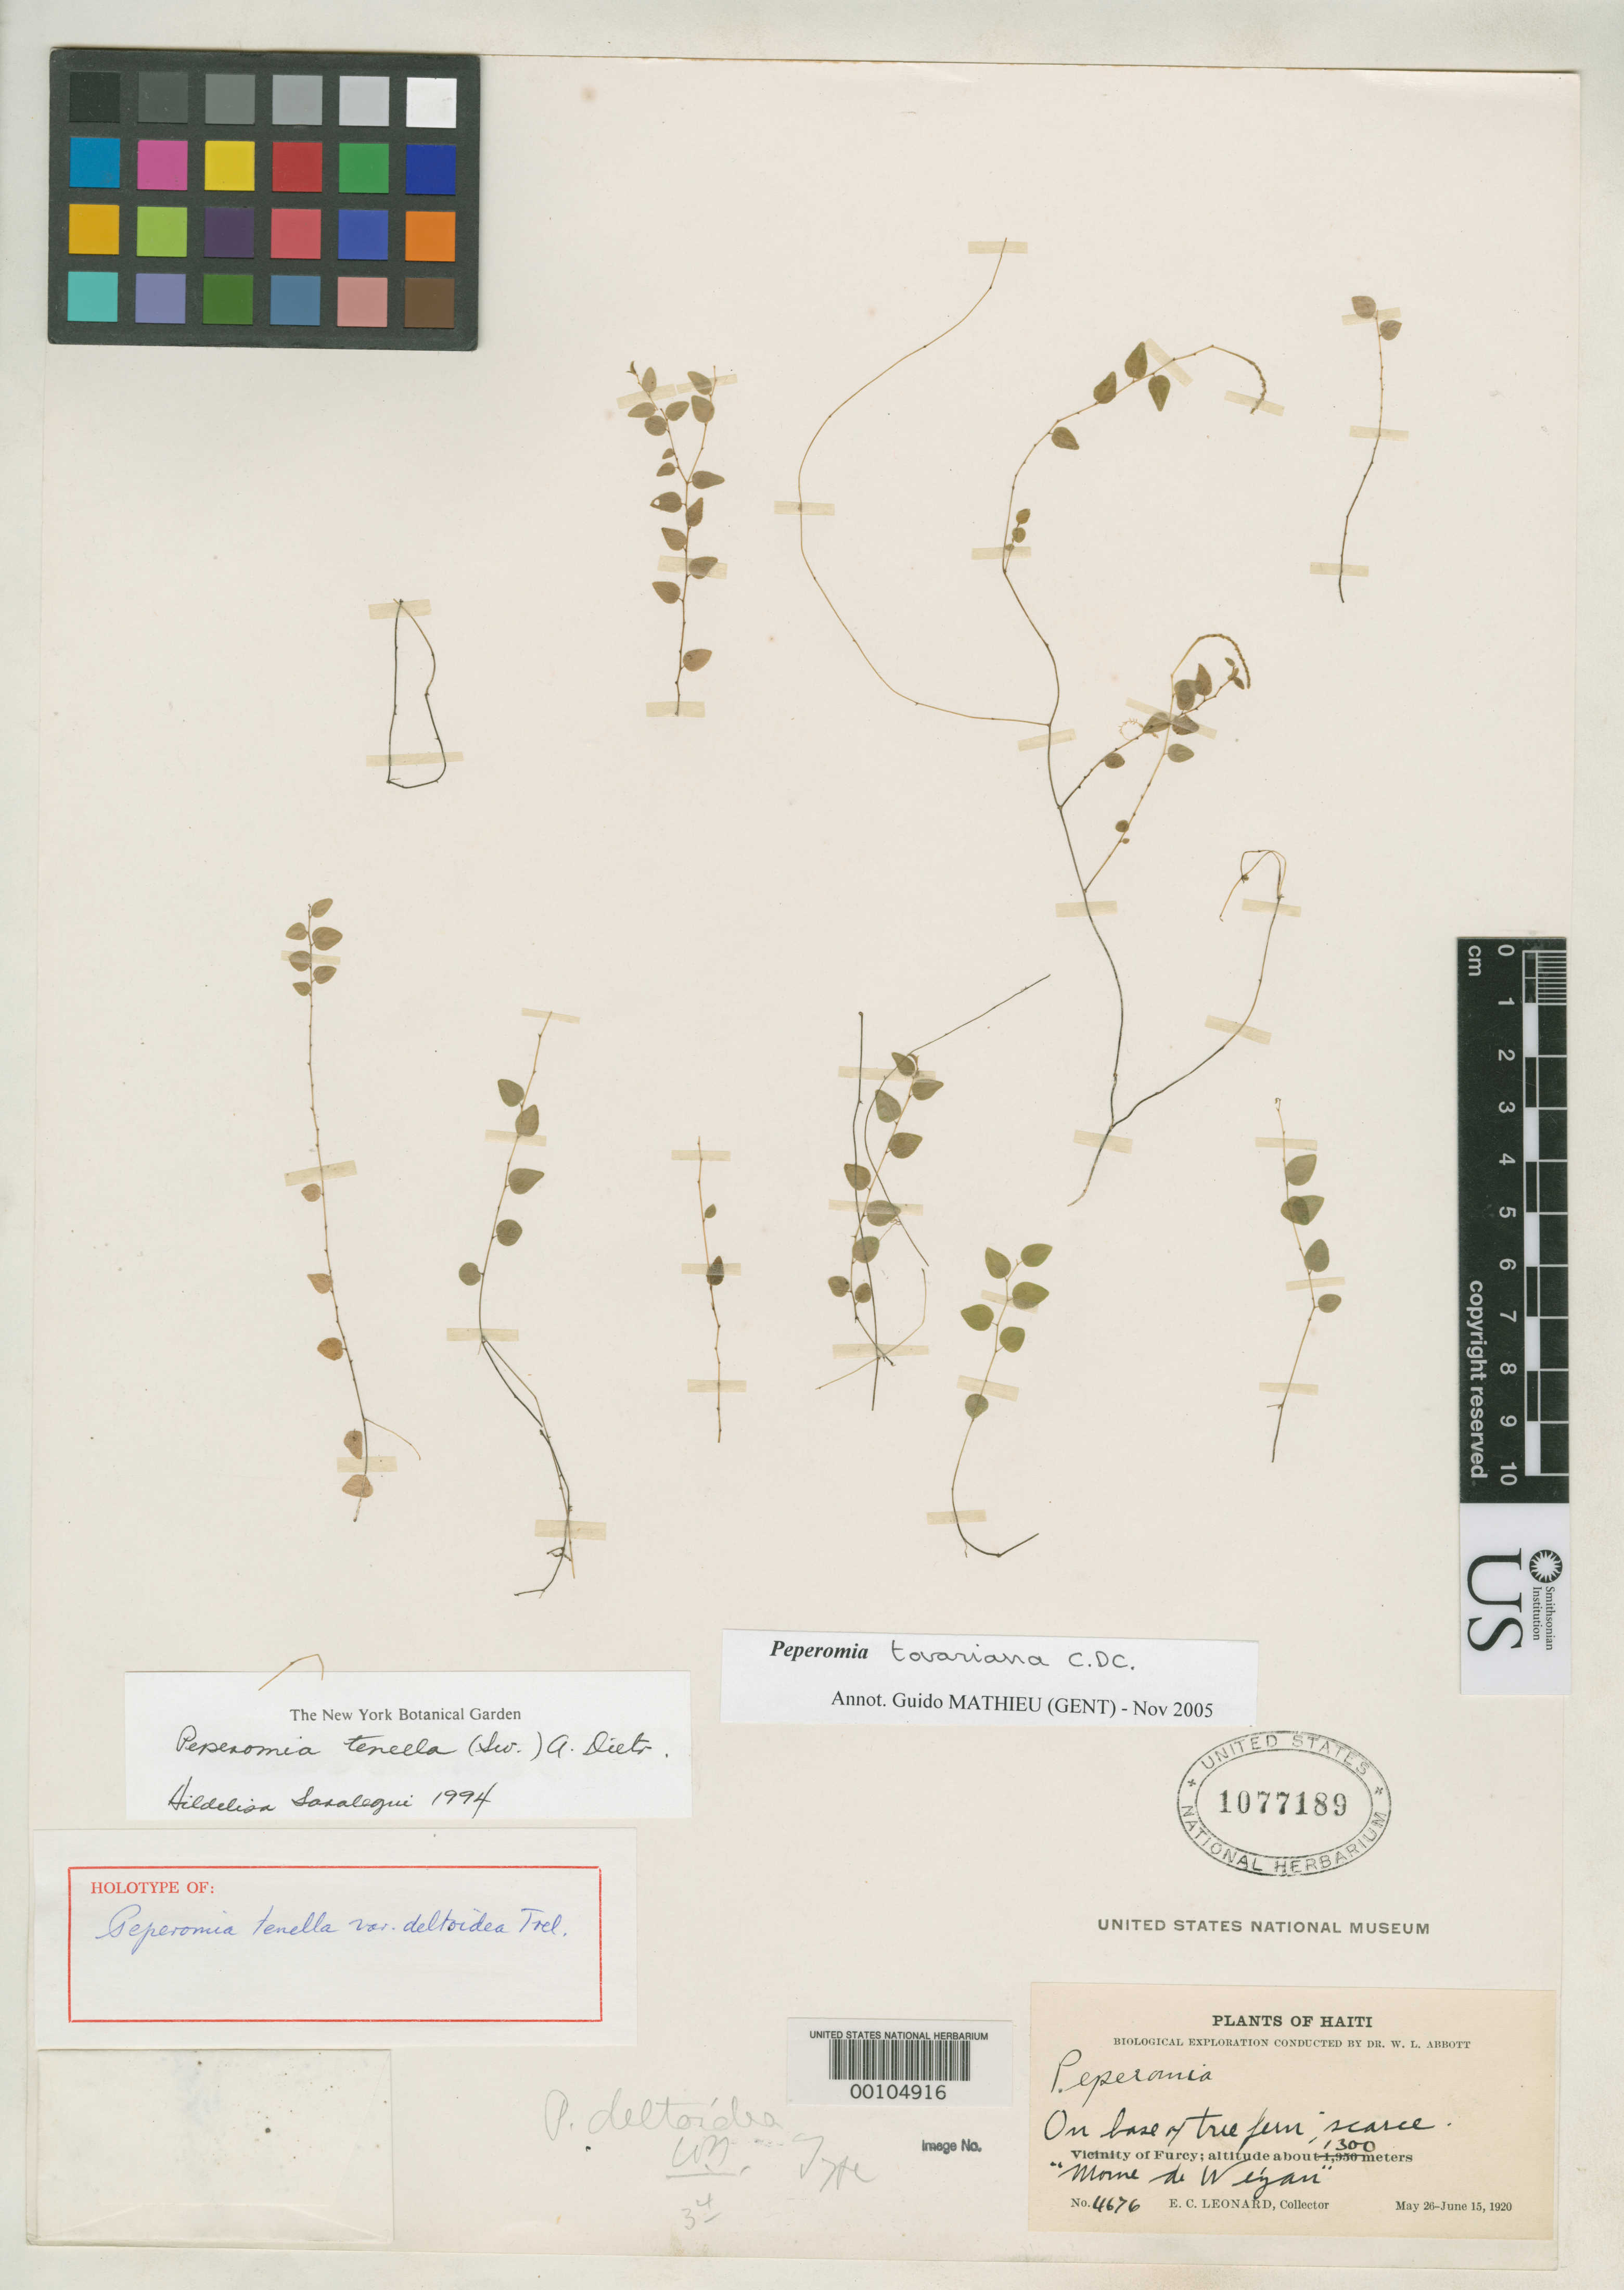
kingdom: Plantae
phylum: Tracheophyta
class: Magnoliopsida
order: Piperales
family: Piperaceae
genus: Peperomia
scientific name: Peperomia tenella var. deltoidea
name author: Trel.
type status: Holotype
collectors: E. C. Leonard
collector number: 4676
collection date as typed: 26 May 1920 to 15 Jun 1920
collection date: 1920-05-26/1920-06-15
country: Haiti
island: Hispaniola Island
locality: Vicinity of Furcy, Morne de Wezan.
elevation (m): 1300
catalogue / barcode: US 1077189